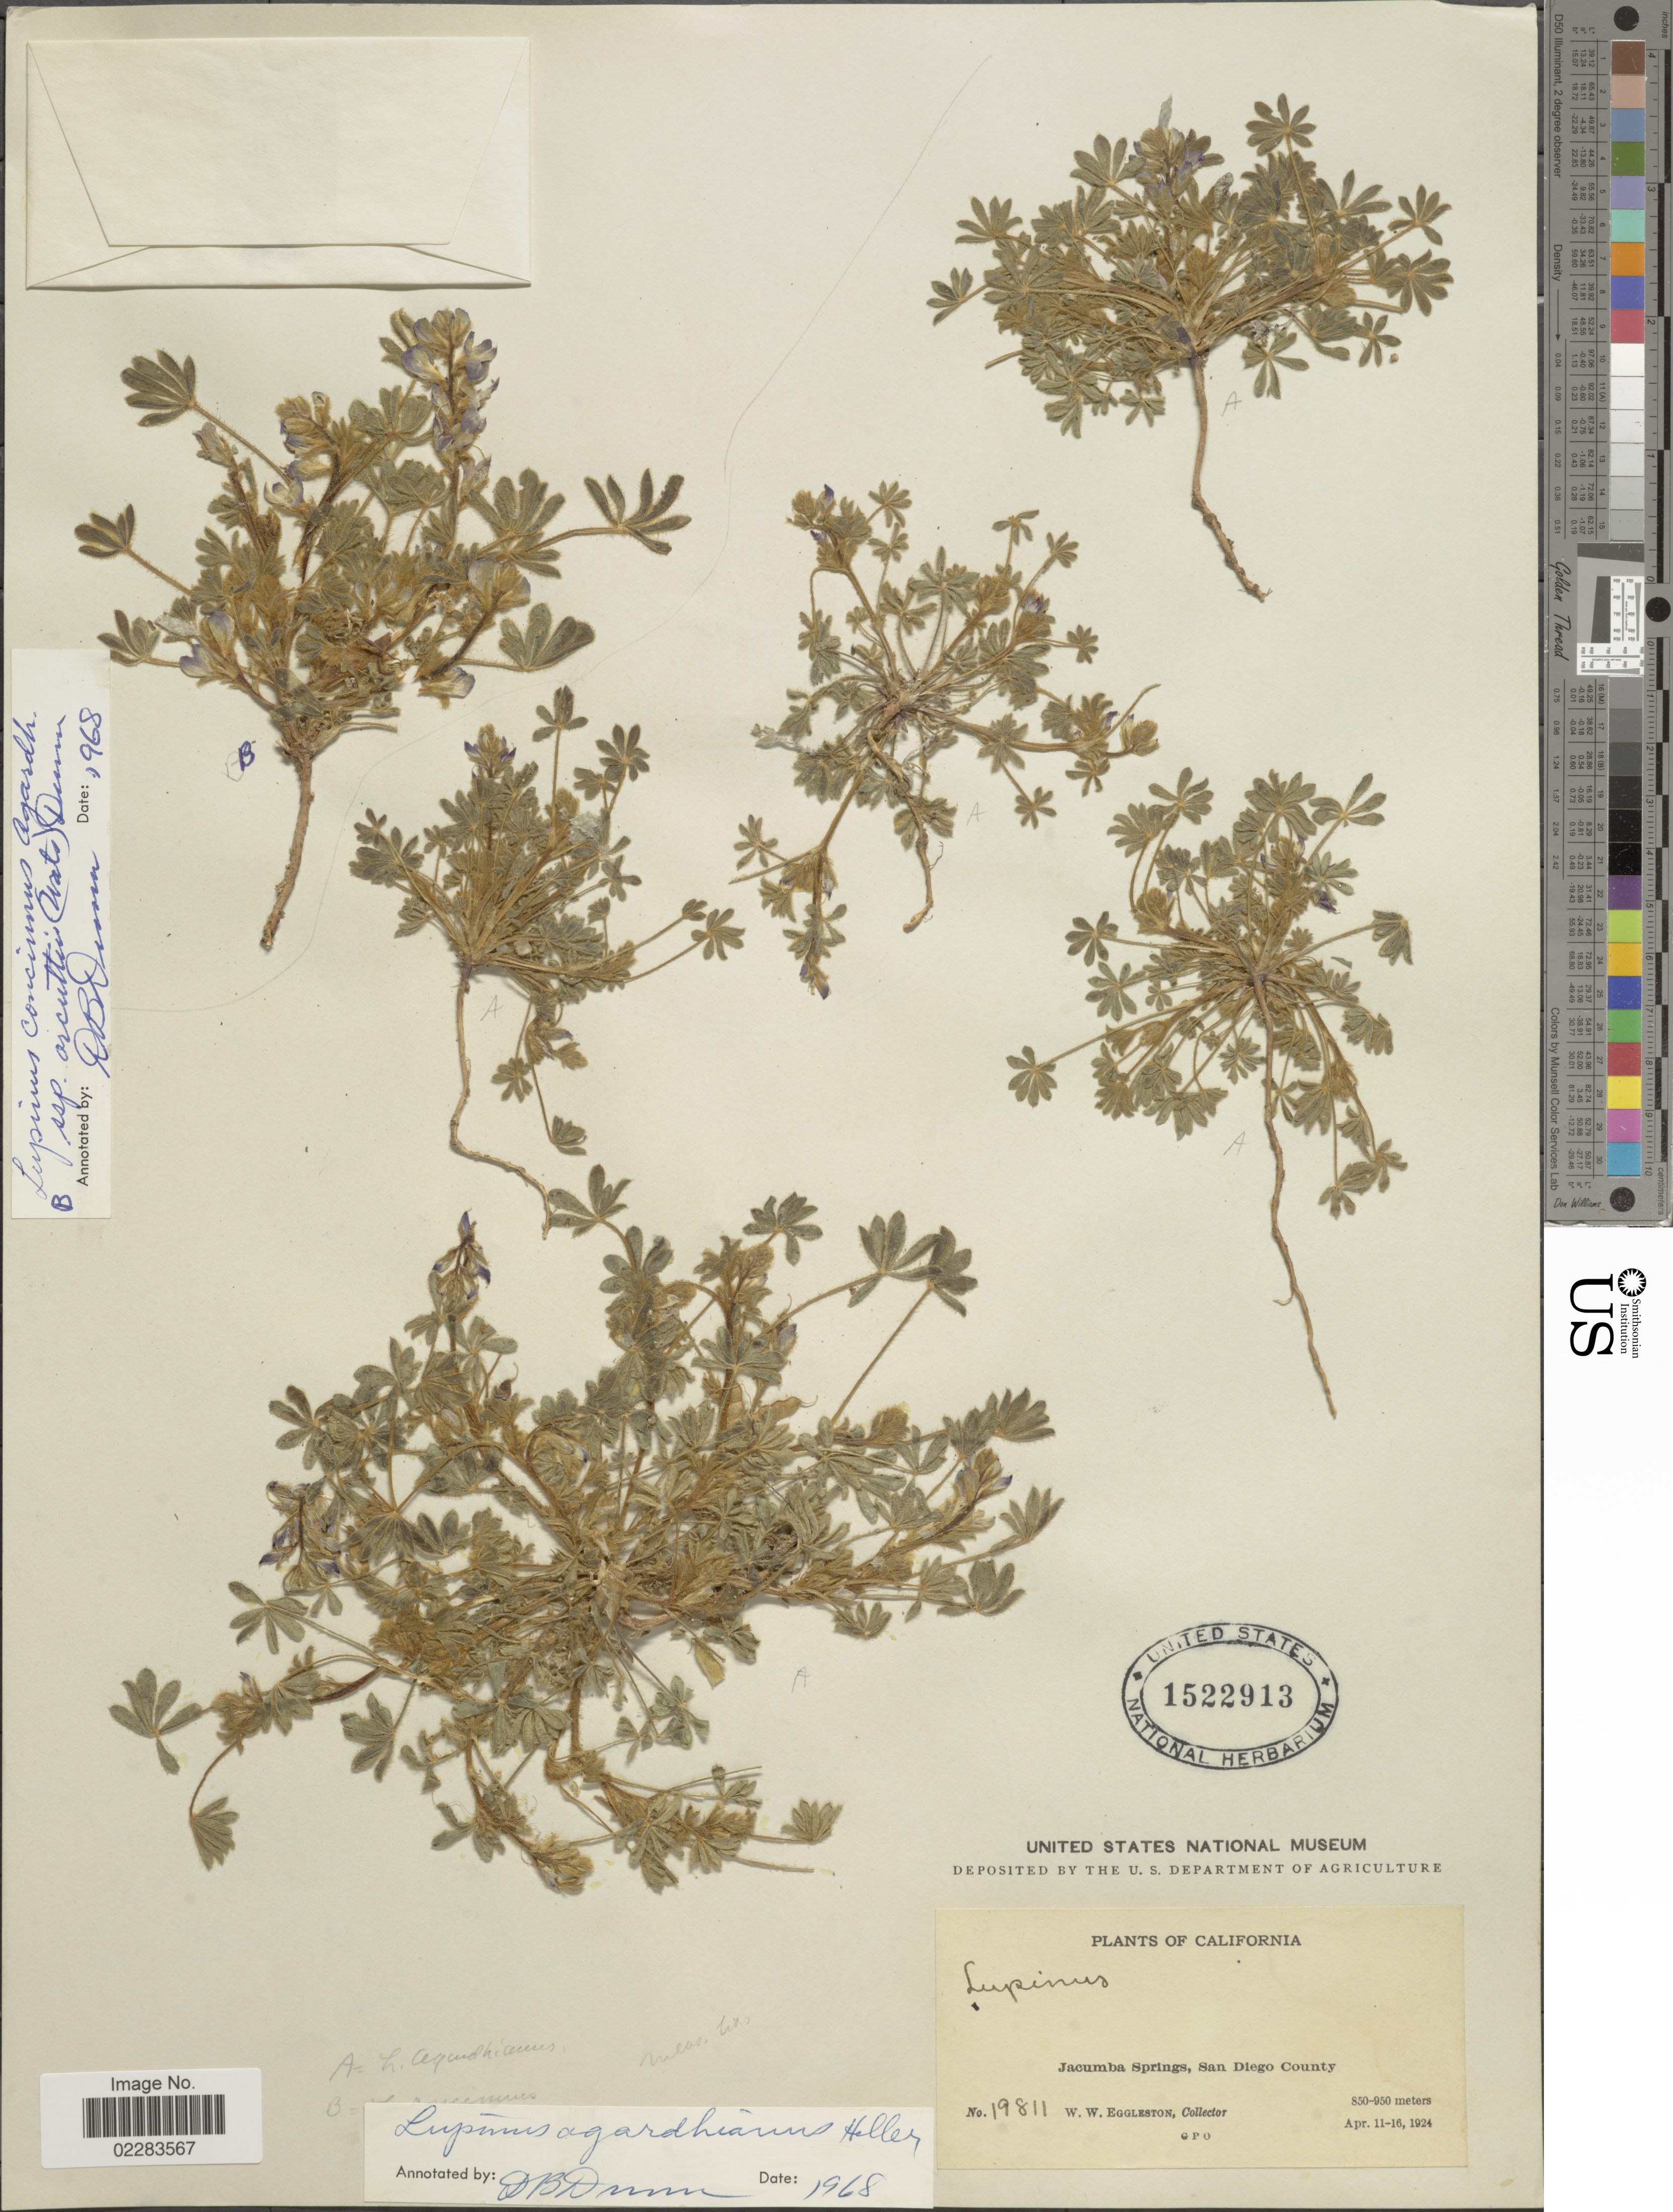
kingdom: Plantae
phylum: Tracheophyta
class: Magnoliopsida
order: Fabales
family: Fabaceae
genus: Lupinus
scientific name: Lupinus agardhianus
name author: A. Heller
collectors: W. W. Eggleston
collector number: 19811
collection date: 1924-04-11/1924-04-16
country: United States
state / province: California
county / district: San Diego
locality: Jacumba Springs, San Diego County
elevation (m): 850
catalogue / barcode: US 1522913